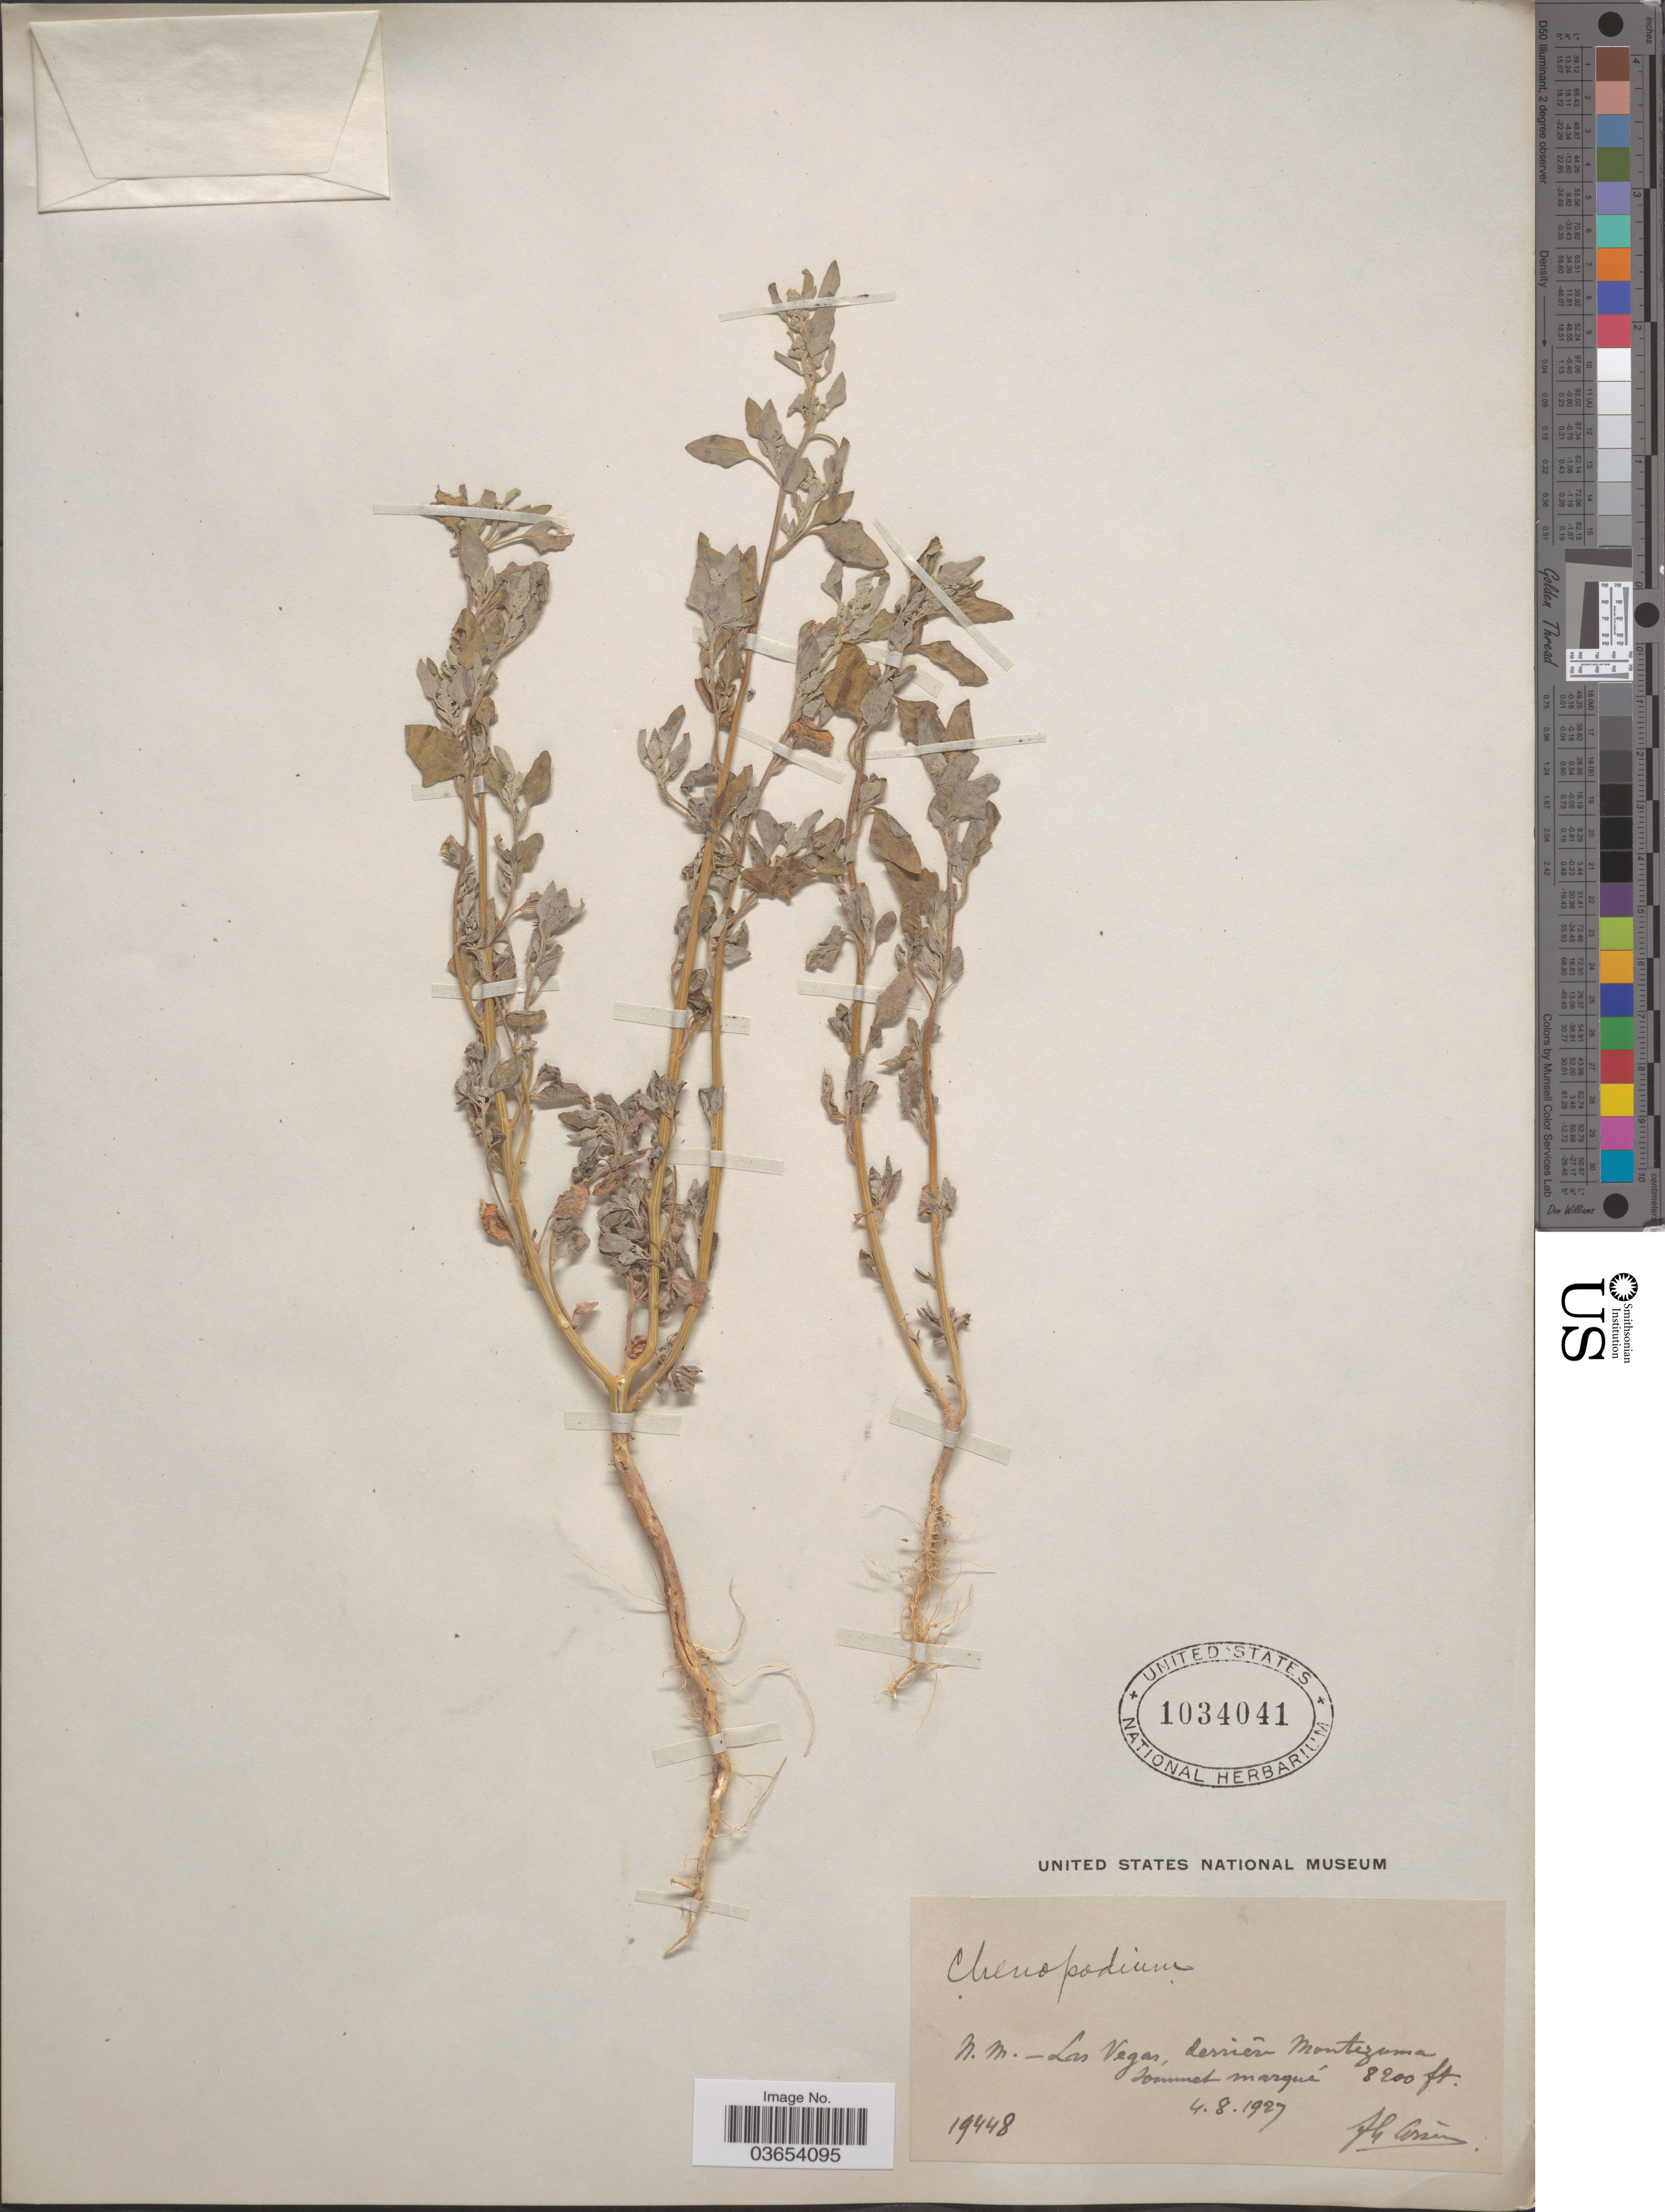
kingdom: Plantae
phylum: Tracheophyta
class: Magnoliopsida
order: Caryophyllales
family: Amaranthaceae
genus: Chenopodium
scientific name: Chenopodium sp.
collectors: F. Arsène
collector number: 19448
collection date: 1927-04-08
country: United States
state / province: New Mexico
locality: Las Vegas, derriere Montezuma Sómmet Marqué.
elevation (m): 2499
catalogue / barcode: US 1034041